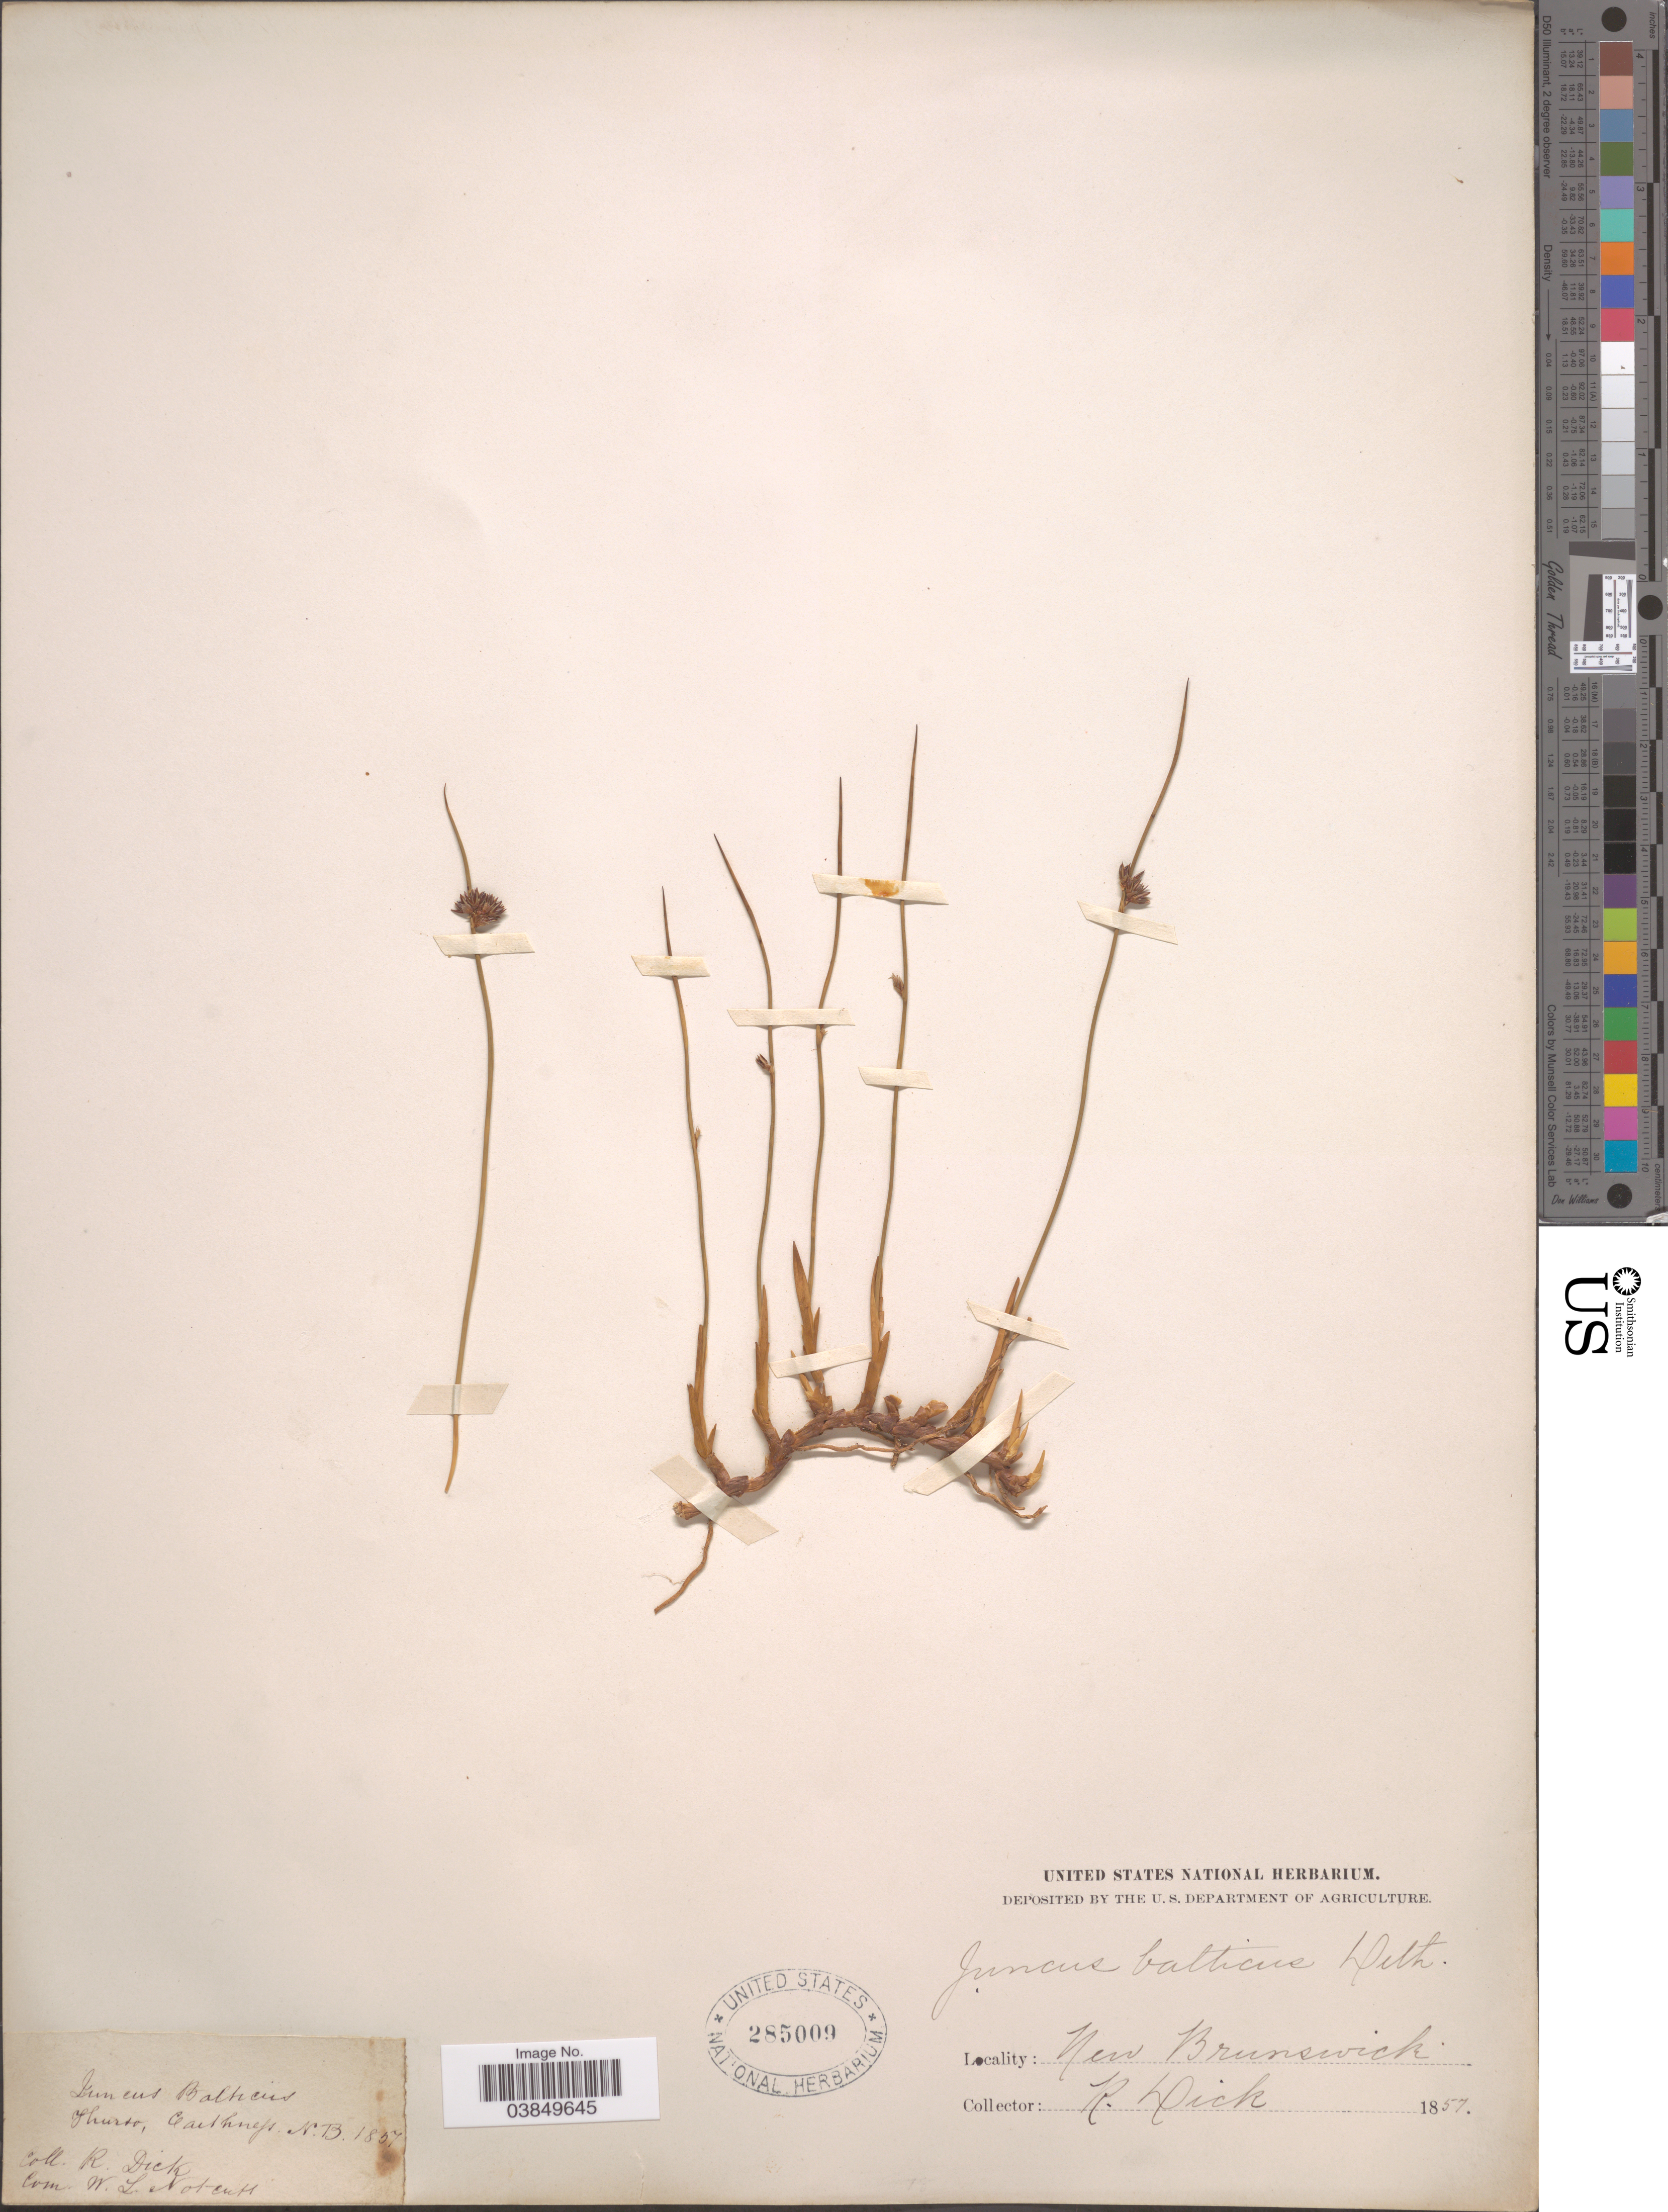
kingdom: Plantae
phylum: Tracheophyta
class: Liliopsida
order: Poales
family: Juncaceae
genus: Juncus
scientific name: Juncus balticus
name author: Willd.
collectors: R. Dick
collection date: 1857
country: Canada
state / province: New Brunswick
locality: Thurso, Caithness.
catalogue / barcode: US 285009